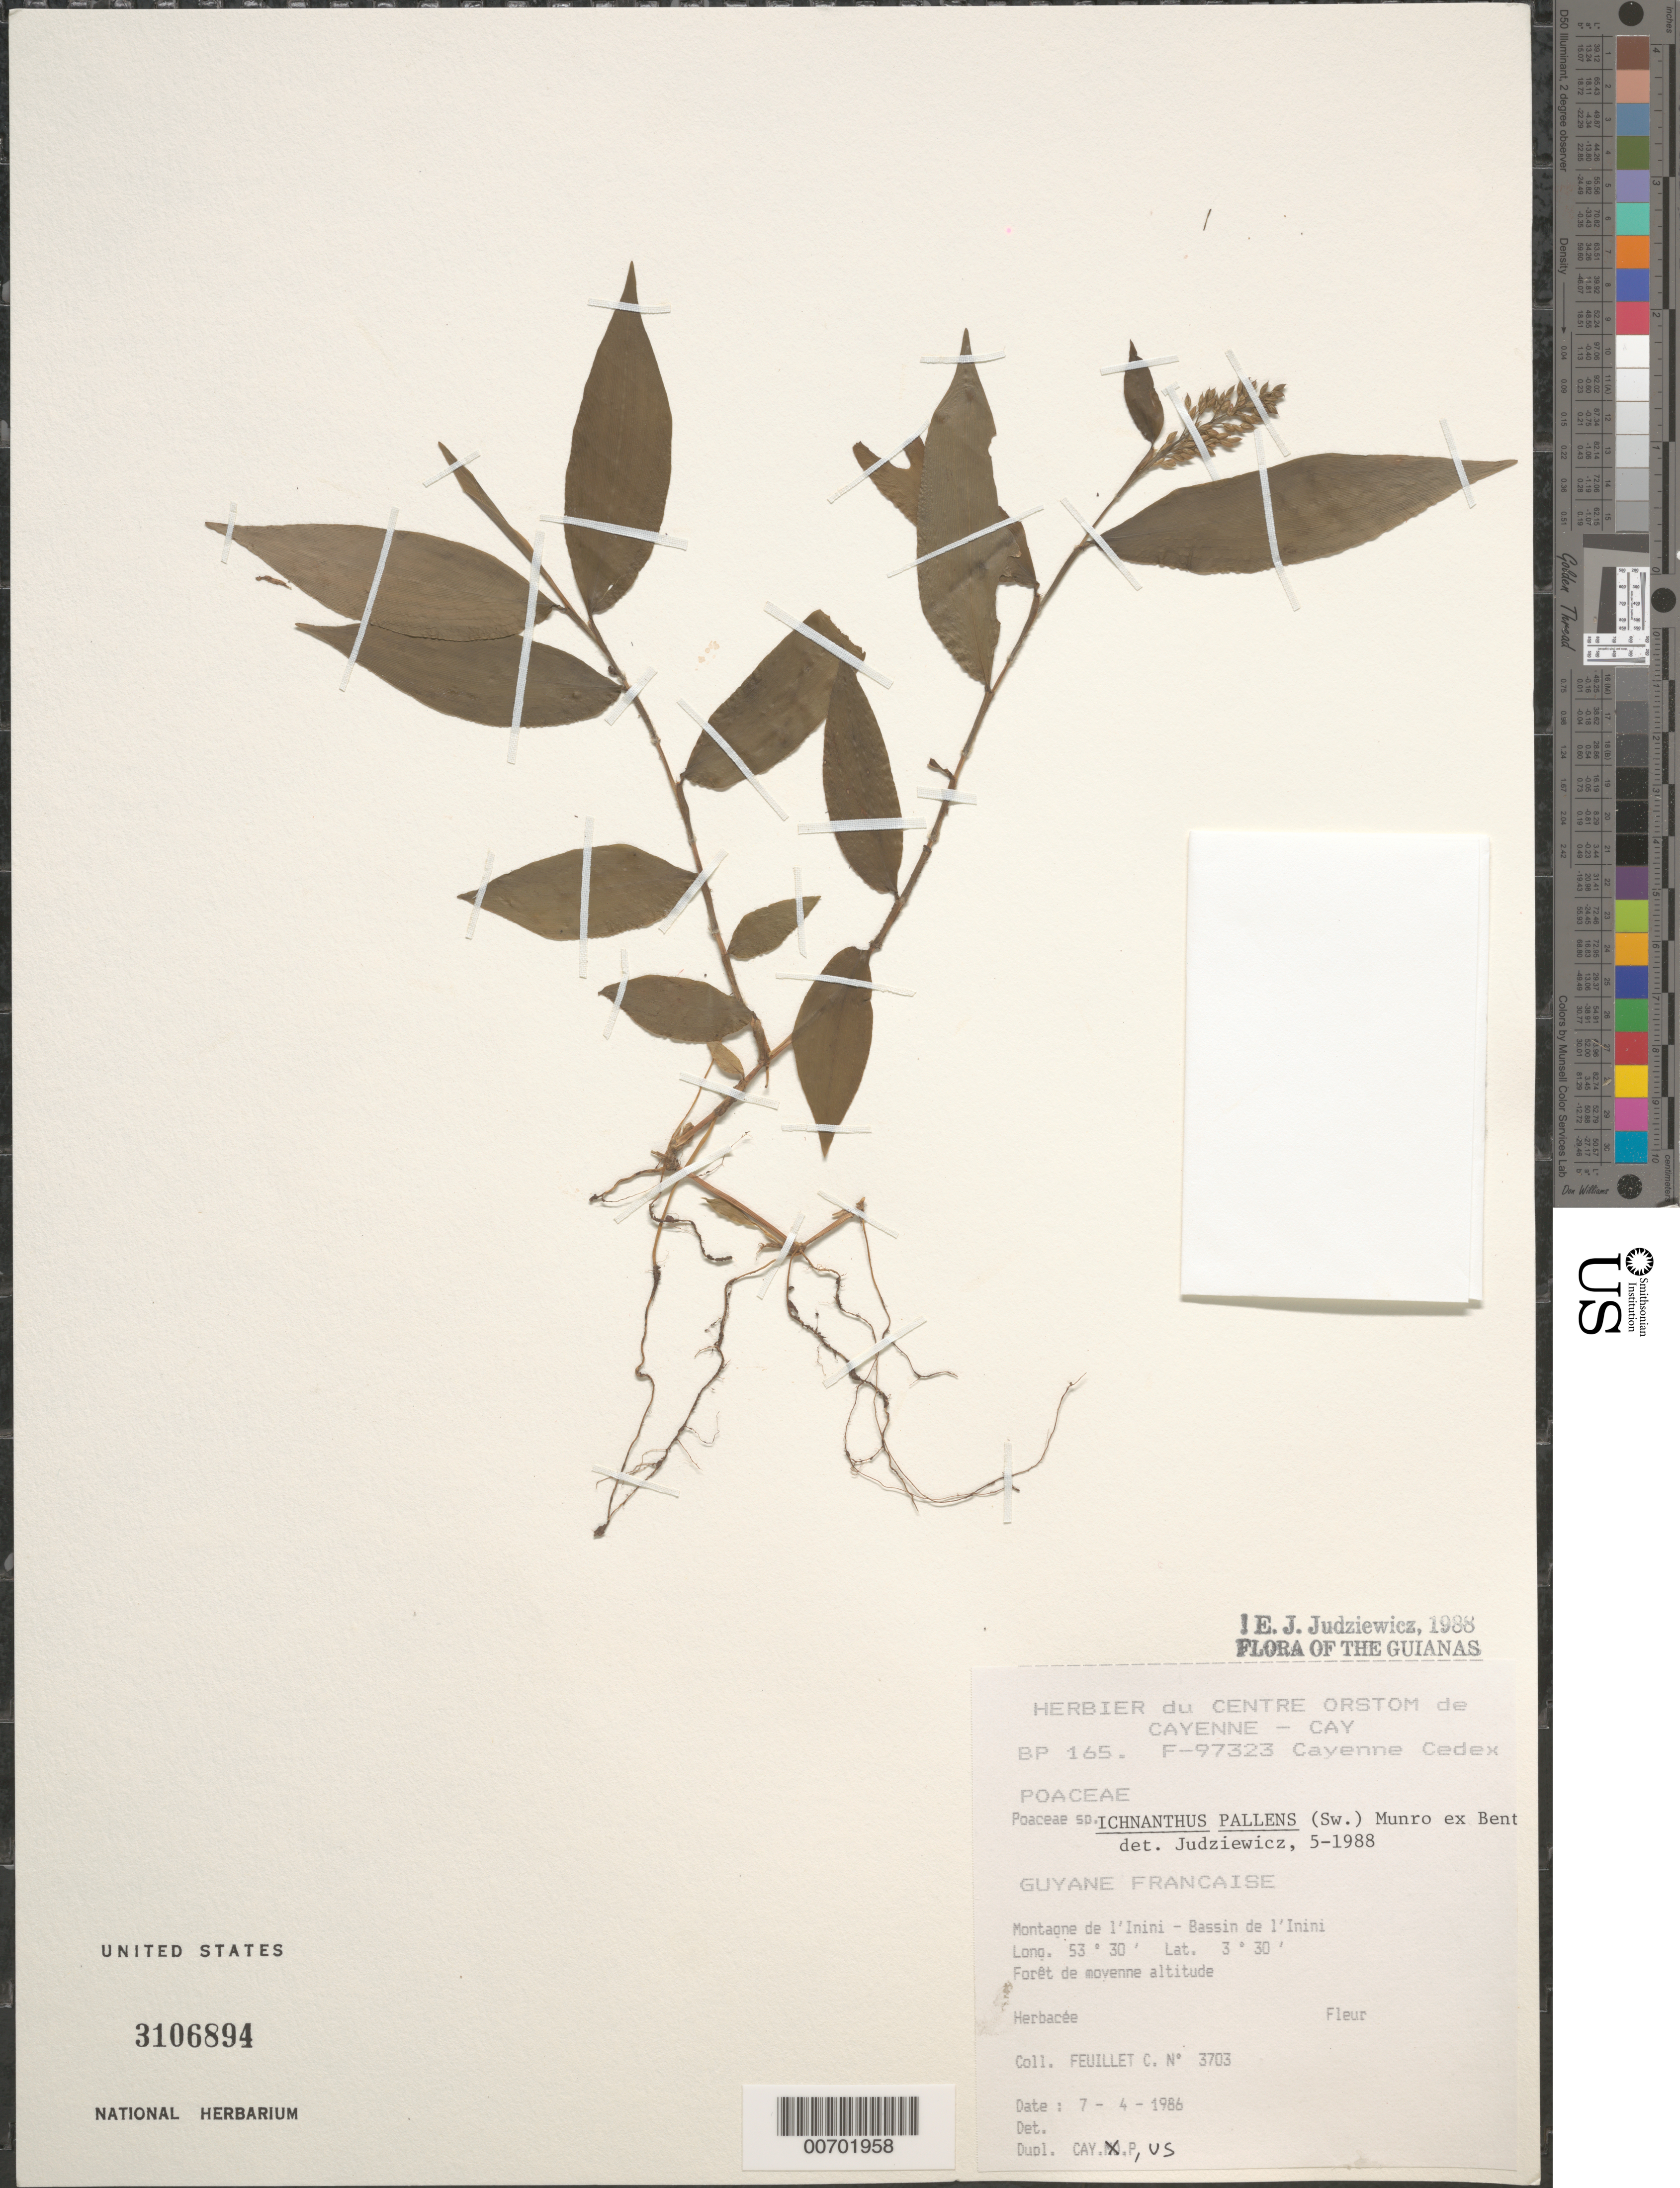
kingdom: Plantae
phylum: Tracheophyta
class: Liliopsida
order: Poales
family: Poaceae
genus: Ichnanthus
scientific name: Ichnanthus pallens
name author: (Sw.) Munro ex Benth.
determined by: Judziewicz, E. J.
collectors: C. Feuillet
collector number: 3703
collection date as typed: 7-Apr-86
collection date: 1986-04-07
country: French Guiana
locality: Montagne de l'Inini, Bassin de l'Inini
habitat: Forest, middle altitude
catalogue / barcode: US 3106894